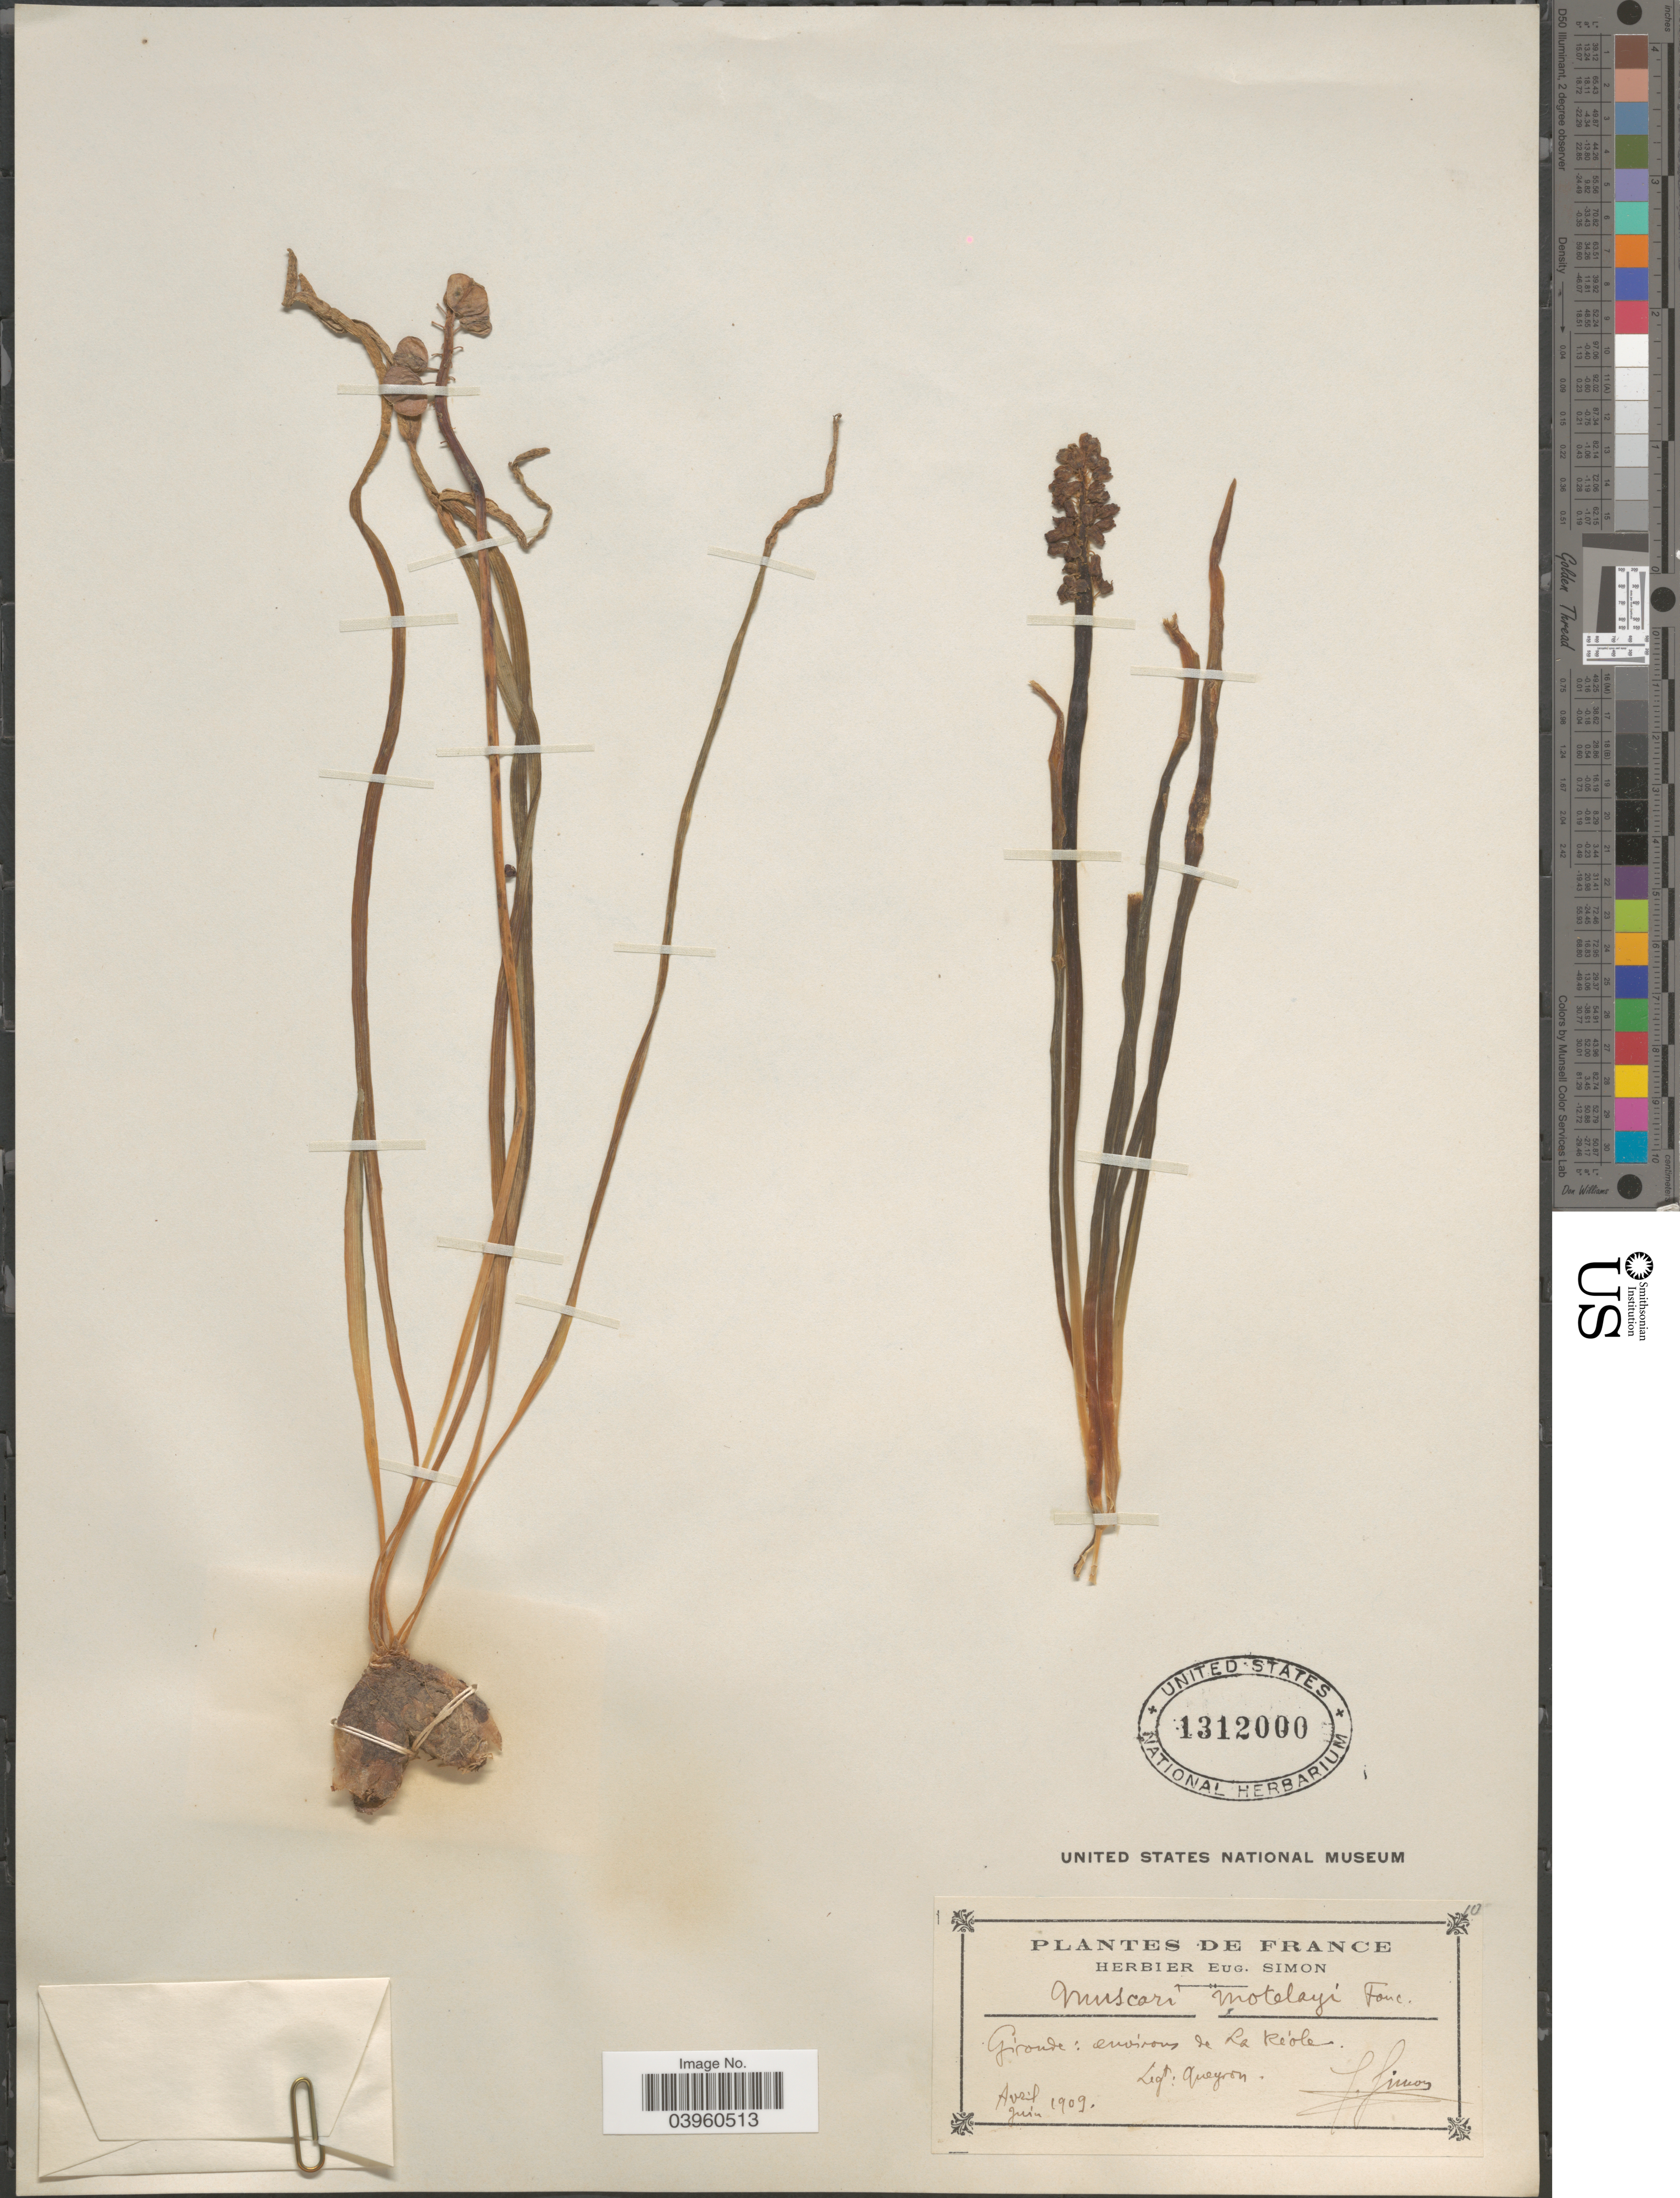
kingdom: Plantae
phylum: Tracheophyta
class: Liliopsida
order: Asparagales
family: Asparagaceae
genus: Muscari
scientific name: Muscari motelayi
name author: Foucaud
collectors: Queyron & E. Simon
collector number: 10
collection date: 1909-04/1909-06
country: France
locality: Gironde: environs de La Riole.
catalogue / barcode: US 1312000